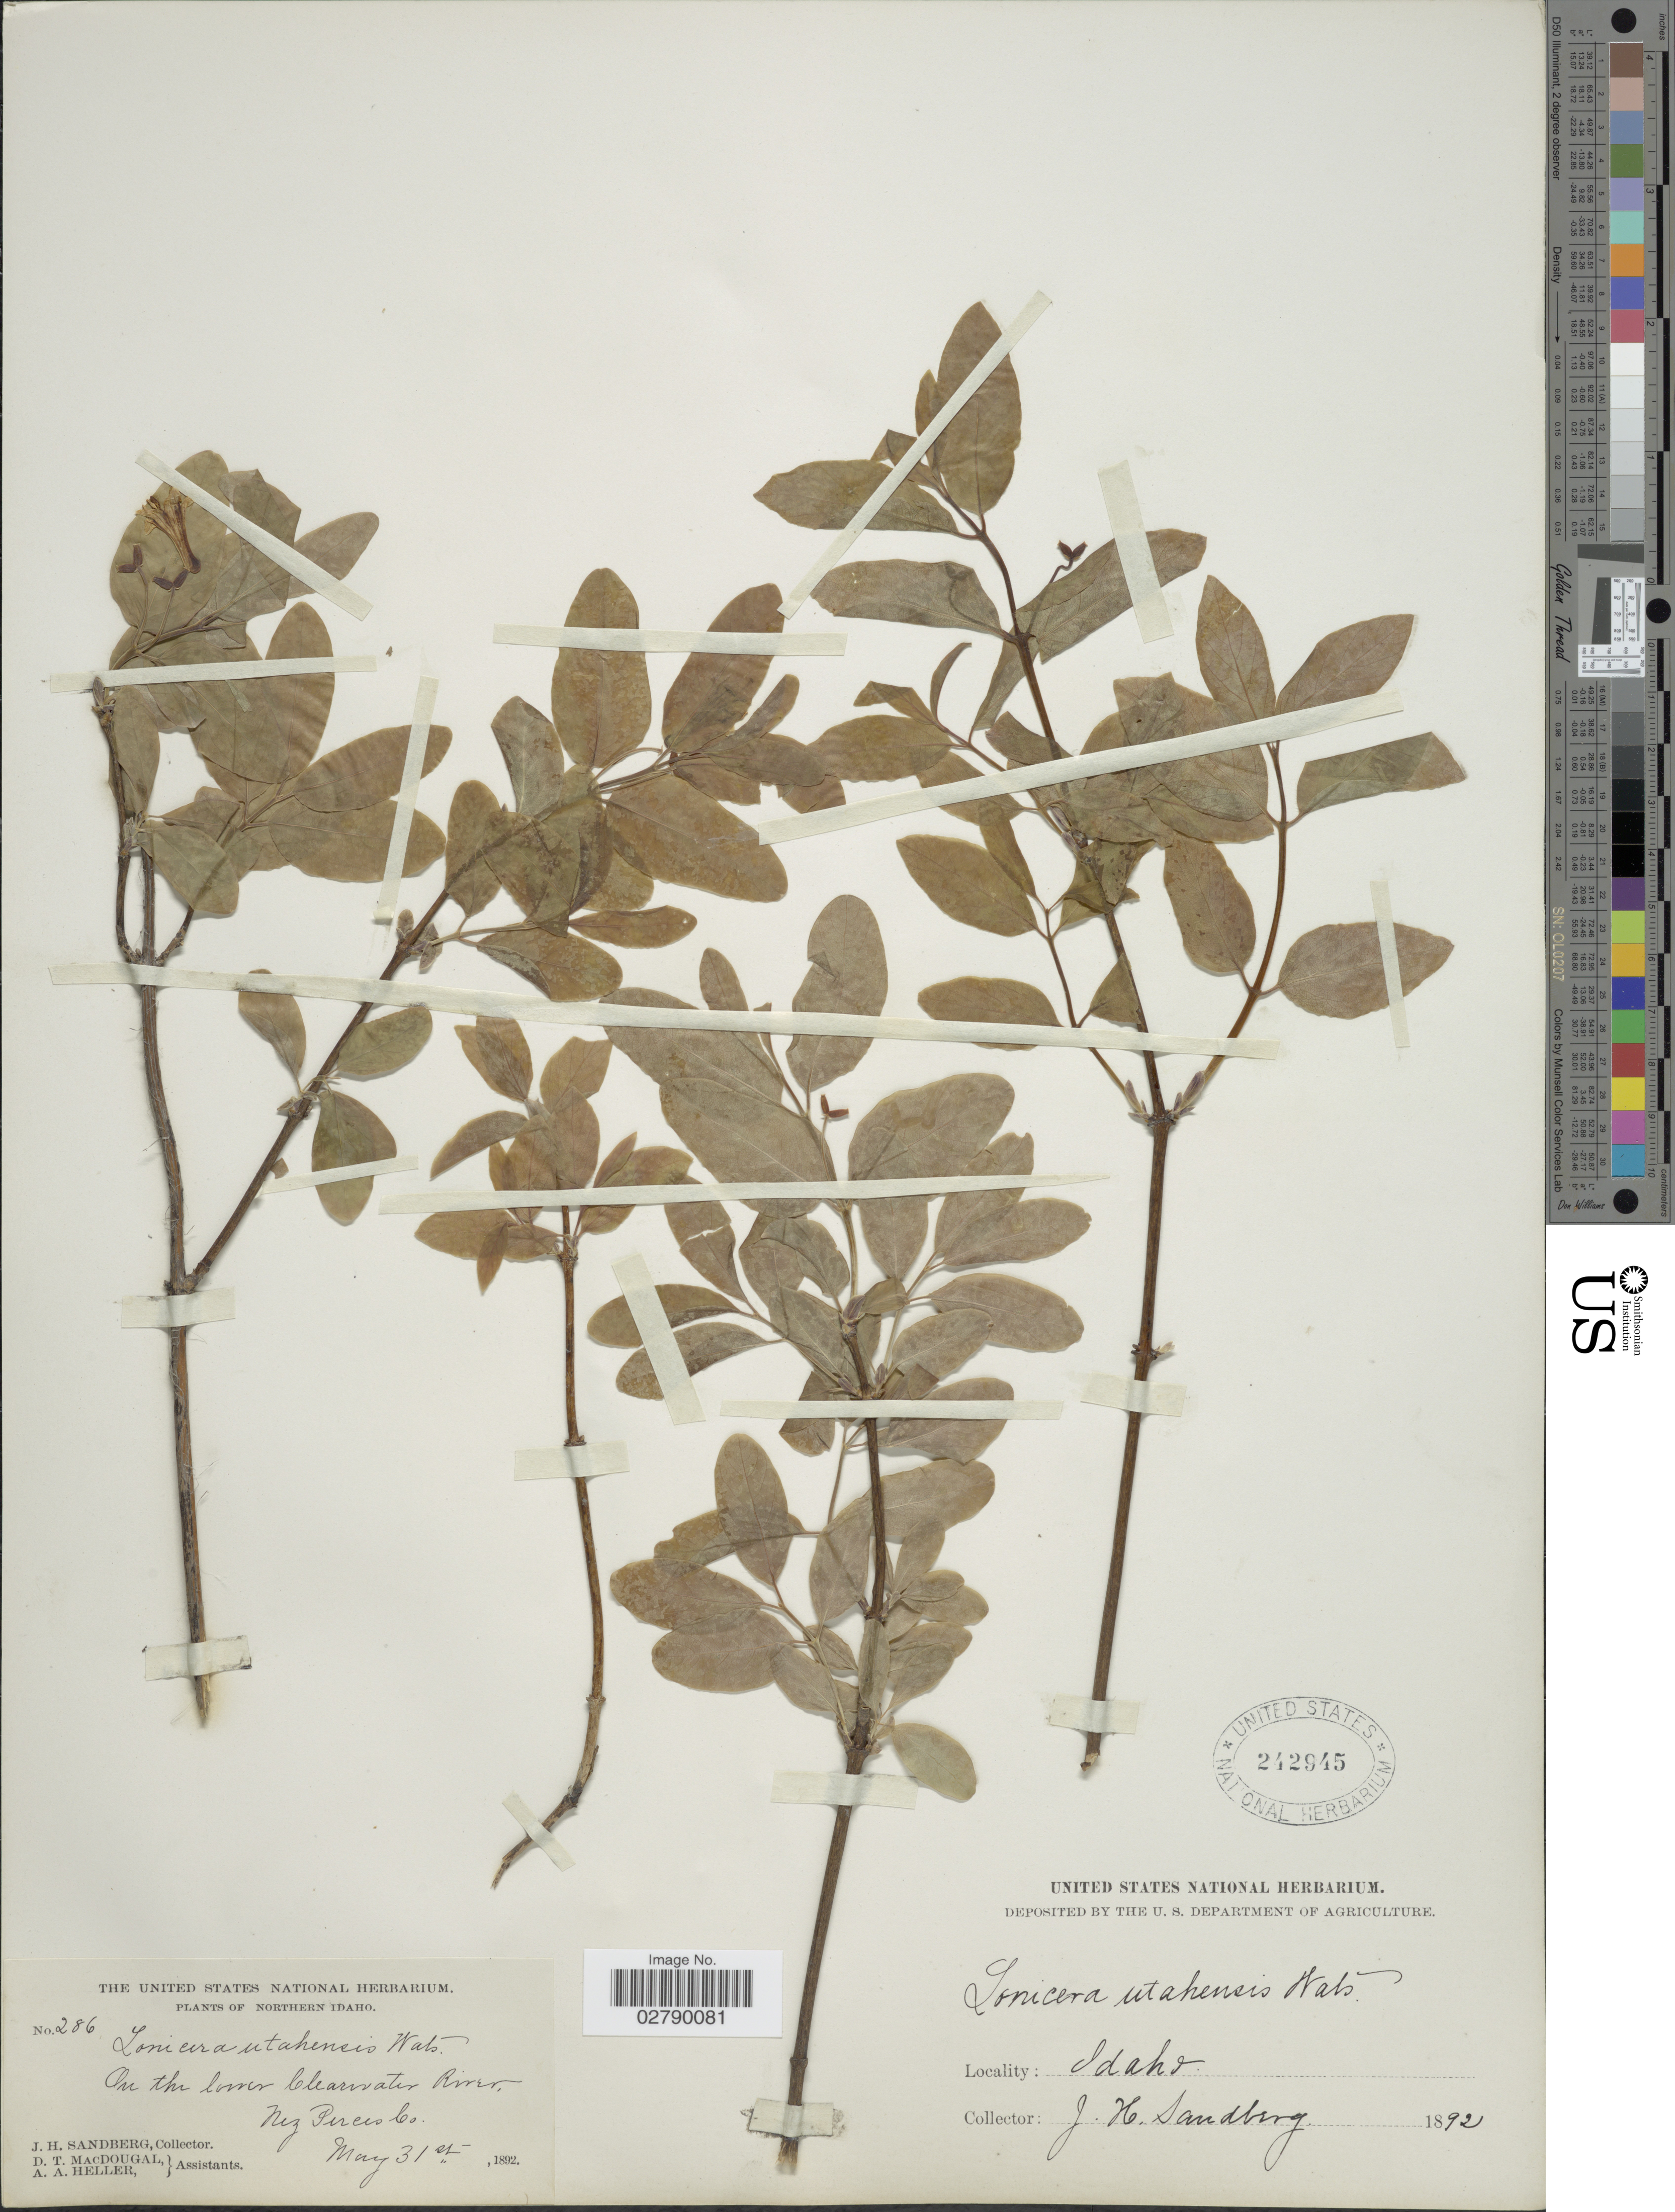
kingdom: Plantae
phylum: Tracheophyta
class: Magnoliopsida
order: Dipsacales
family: Caprifoliaceae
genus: Lonicera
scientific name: Lonicera utahensis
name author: S. Watson in C. King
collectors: J. H. Sandberg, D. T. MacDougal & A. A. Heller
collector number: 286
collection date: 1892-05-31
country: United States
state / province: Idaho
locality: Northern Idaho. On the lower Clearwater River, Nez Perces Co.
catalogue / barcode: US 242945